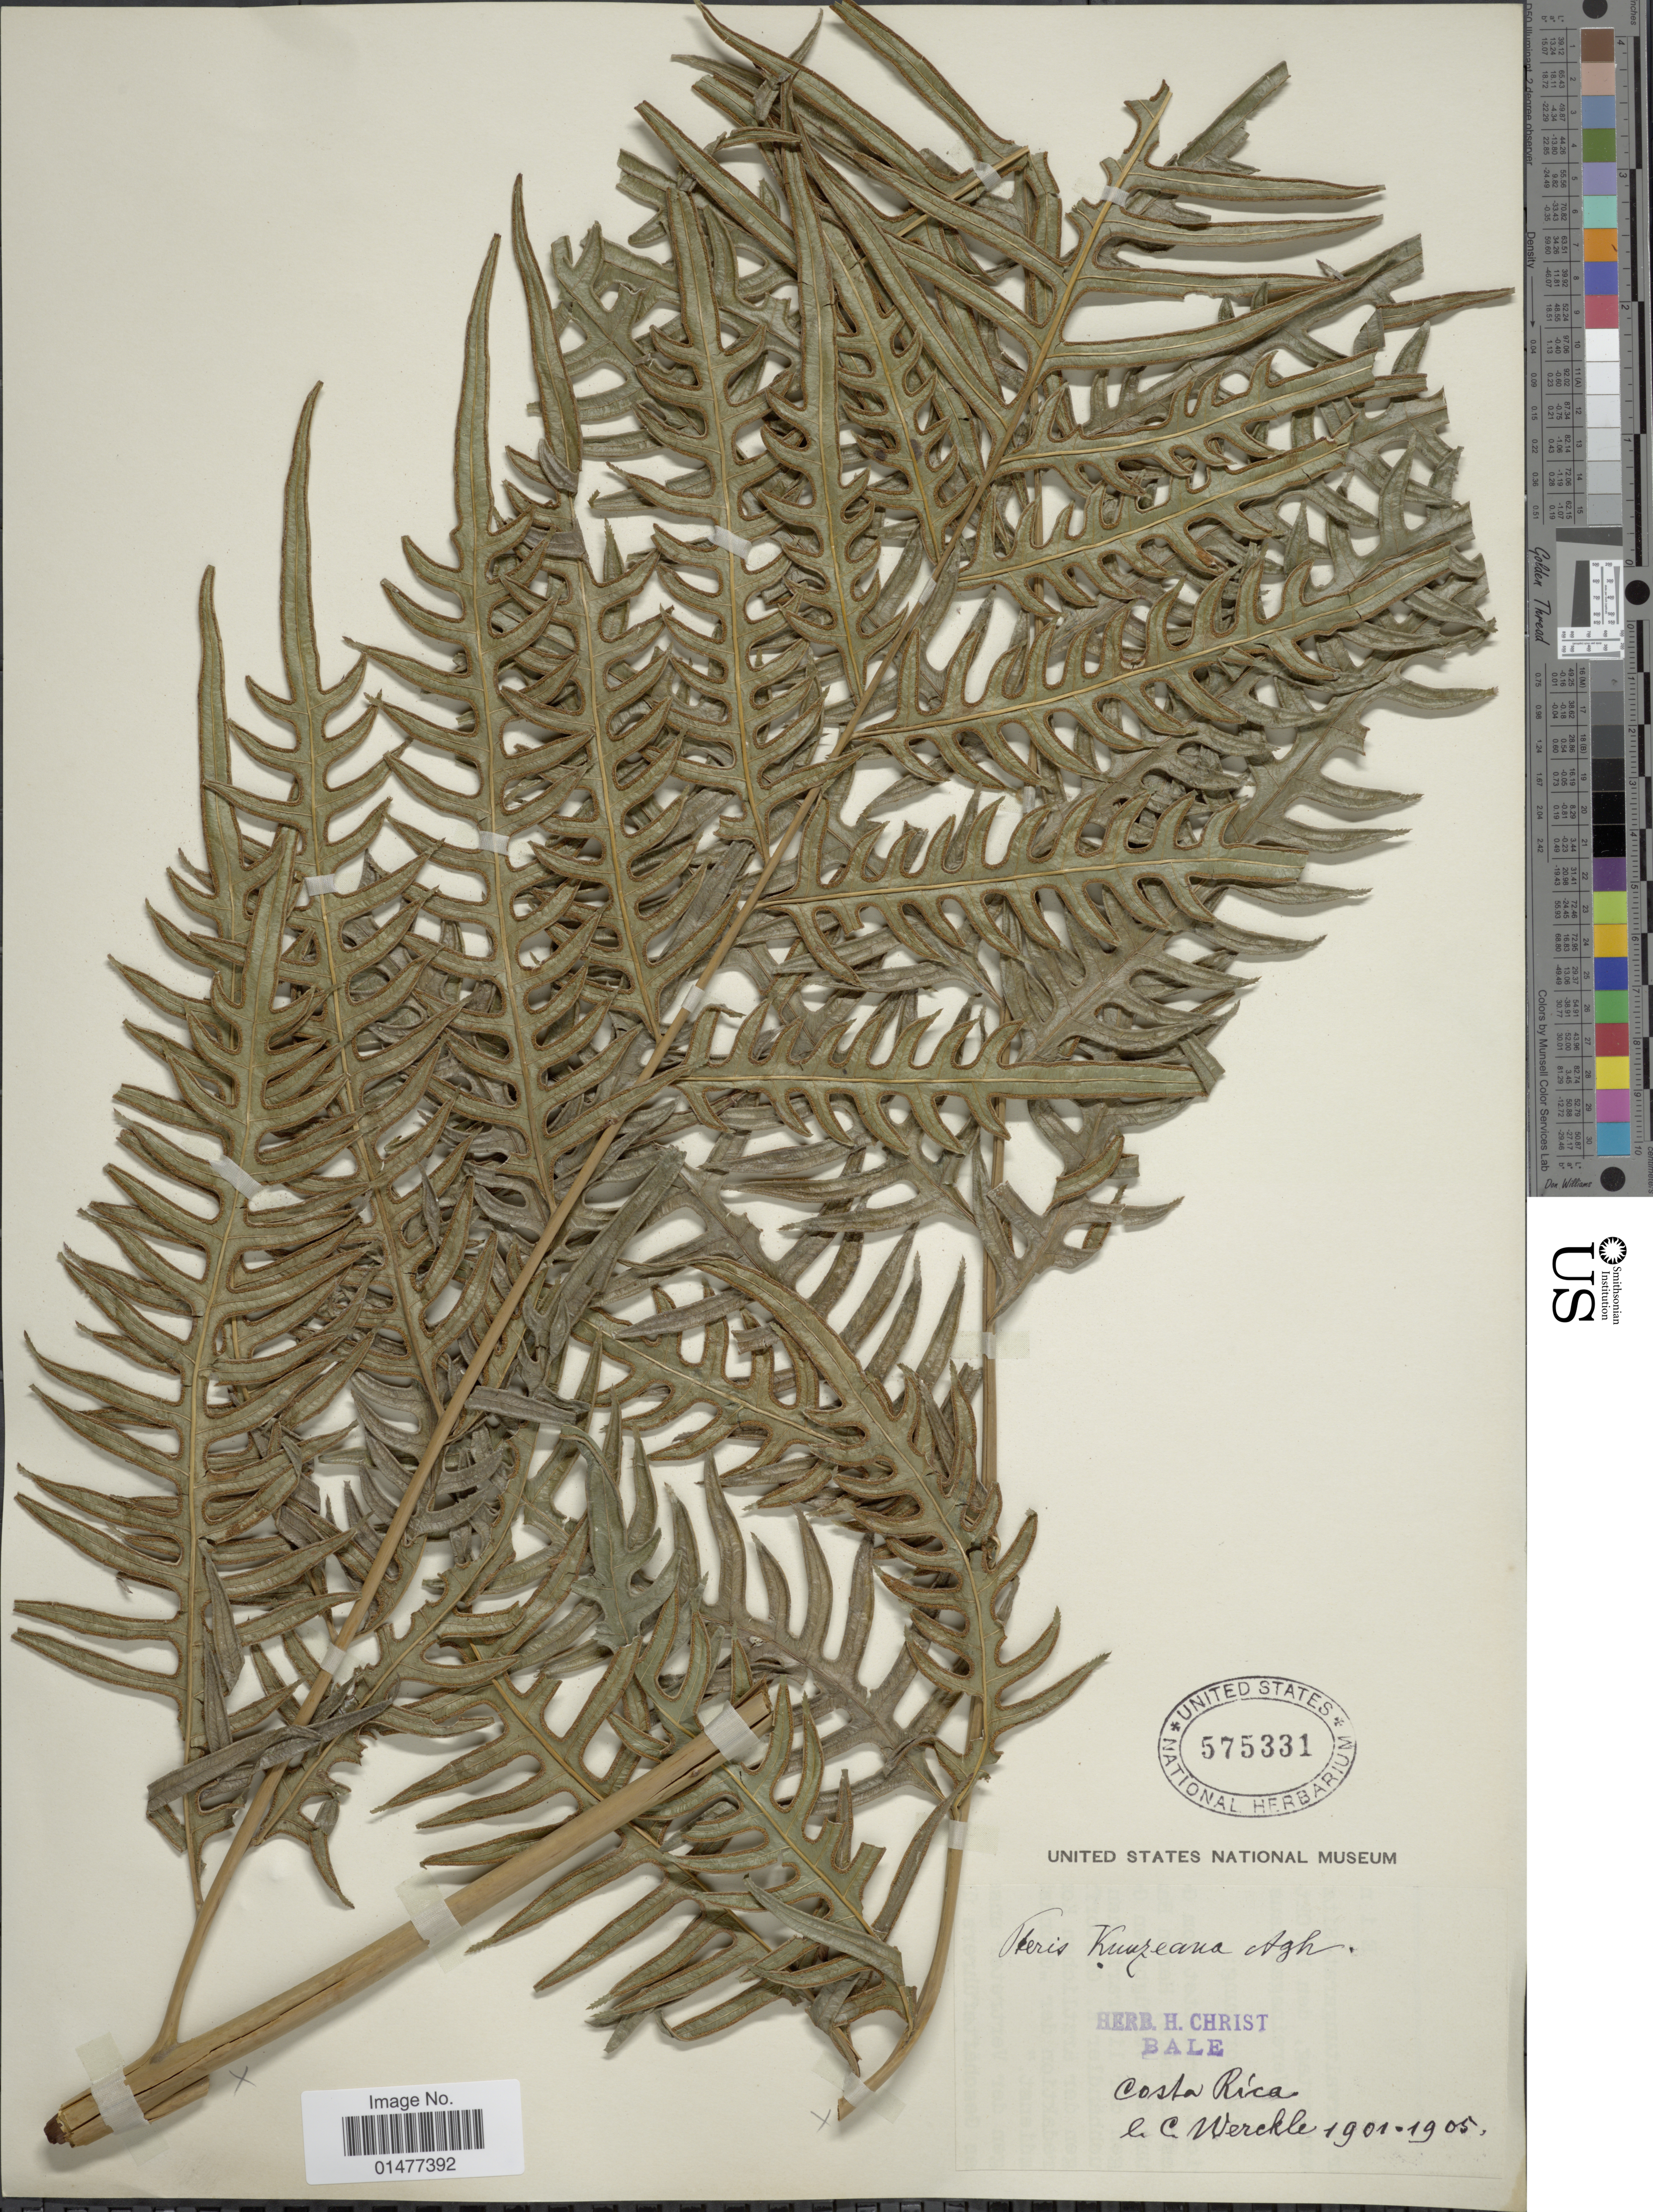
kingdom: Plantae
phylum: Tracheophyta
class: Polypodiopsida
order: Polypodiales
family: Pteridaceae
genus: Pteris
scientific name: Pteris altissima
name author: Poir.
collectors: C. C Wercklé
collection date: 1901/1905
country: Costa Rica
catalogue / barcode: US 575331